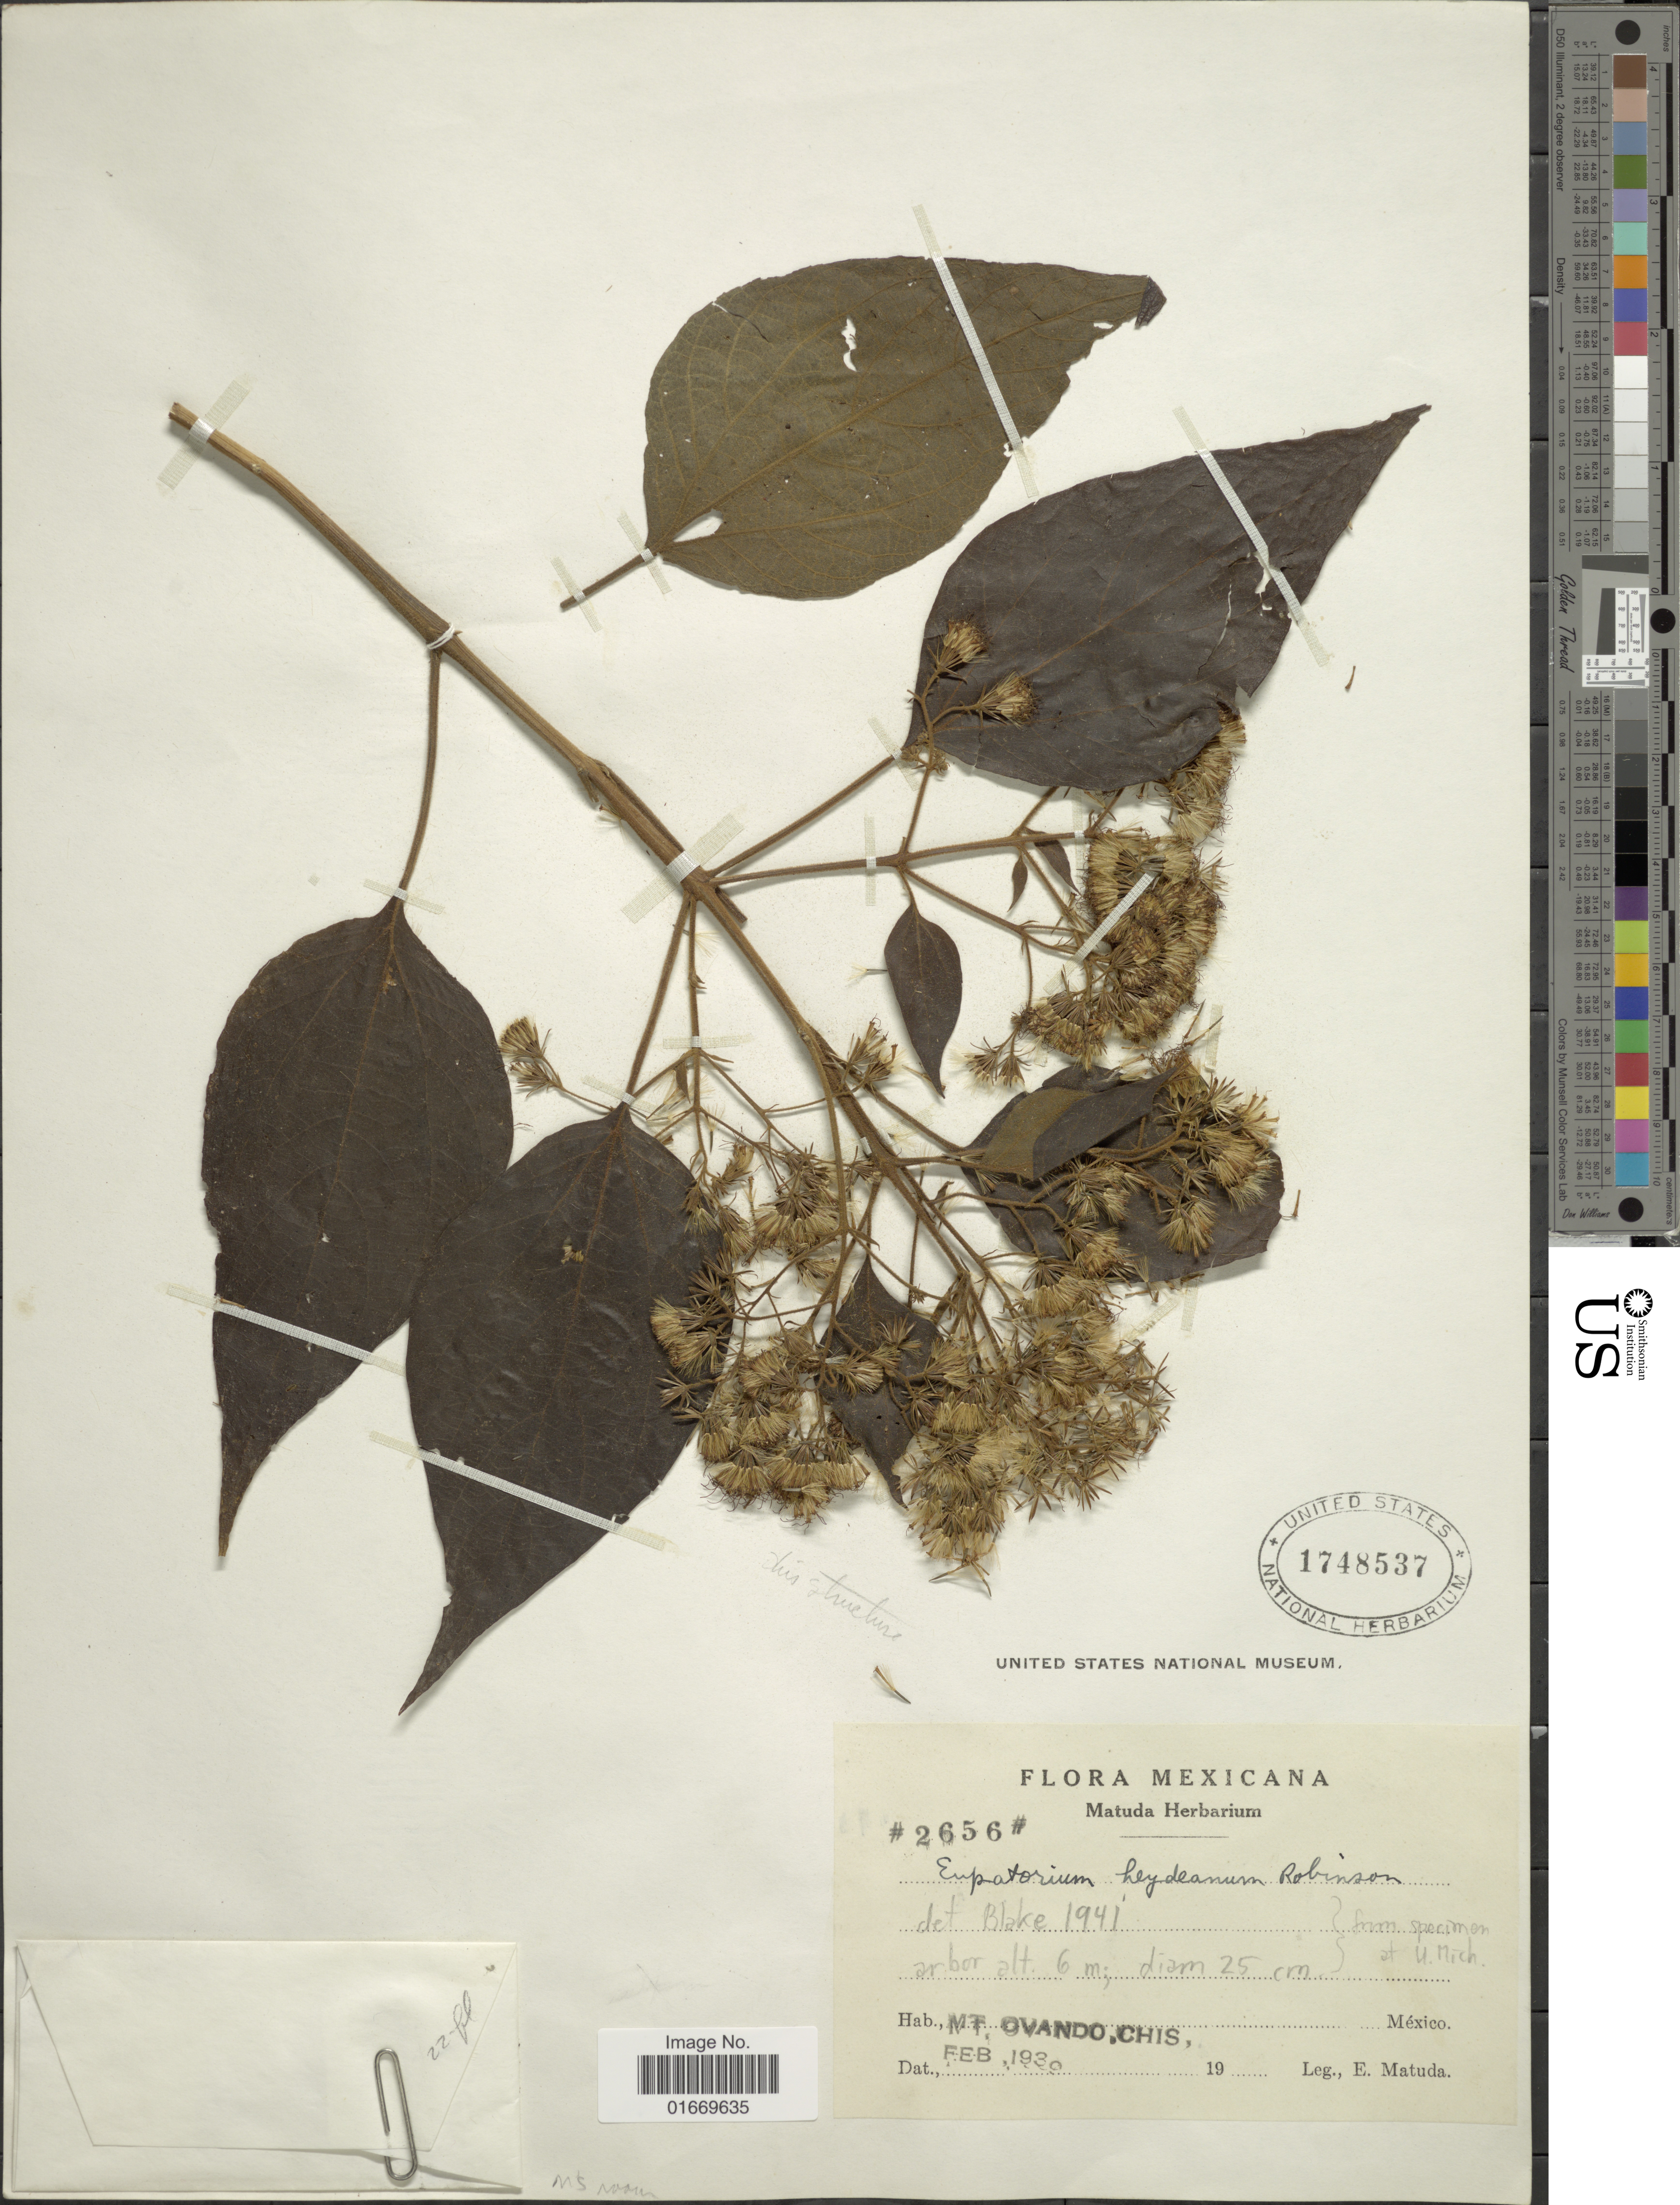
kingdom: Plantae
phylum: Tracheophyta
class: Magnoliopsida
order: Asterales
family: Asteraceae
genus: Amolinia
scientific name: Amolinia heydeana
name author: (B.L. Rob.) R.M. King & H. Rob.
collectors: E. Matuda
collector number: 2656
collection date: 1930-02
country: Mexico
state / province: Chiapas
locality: Mt. Ovando, Chis.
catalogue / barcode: US 1748537